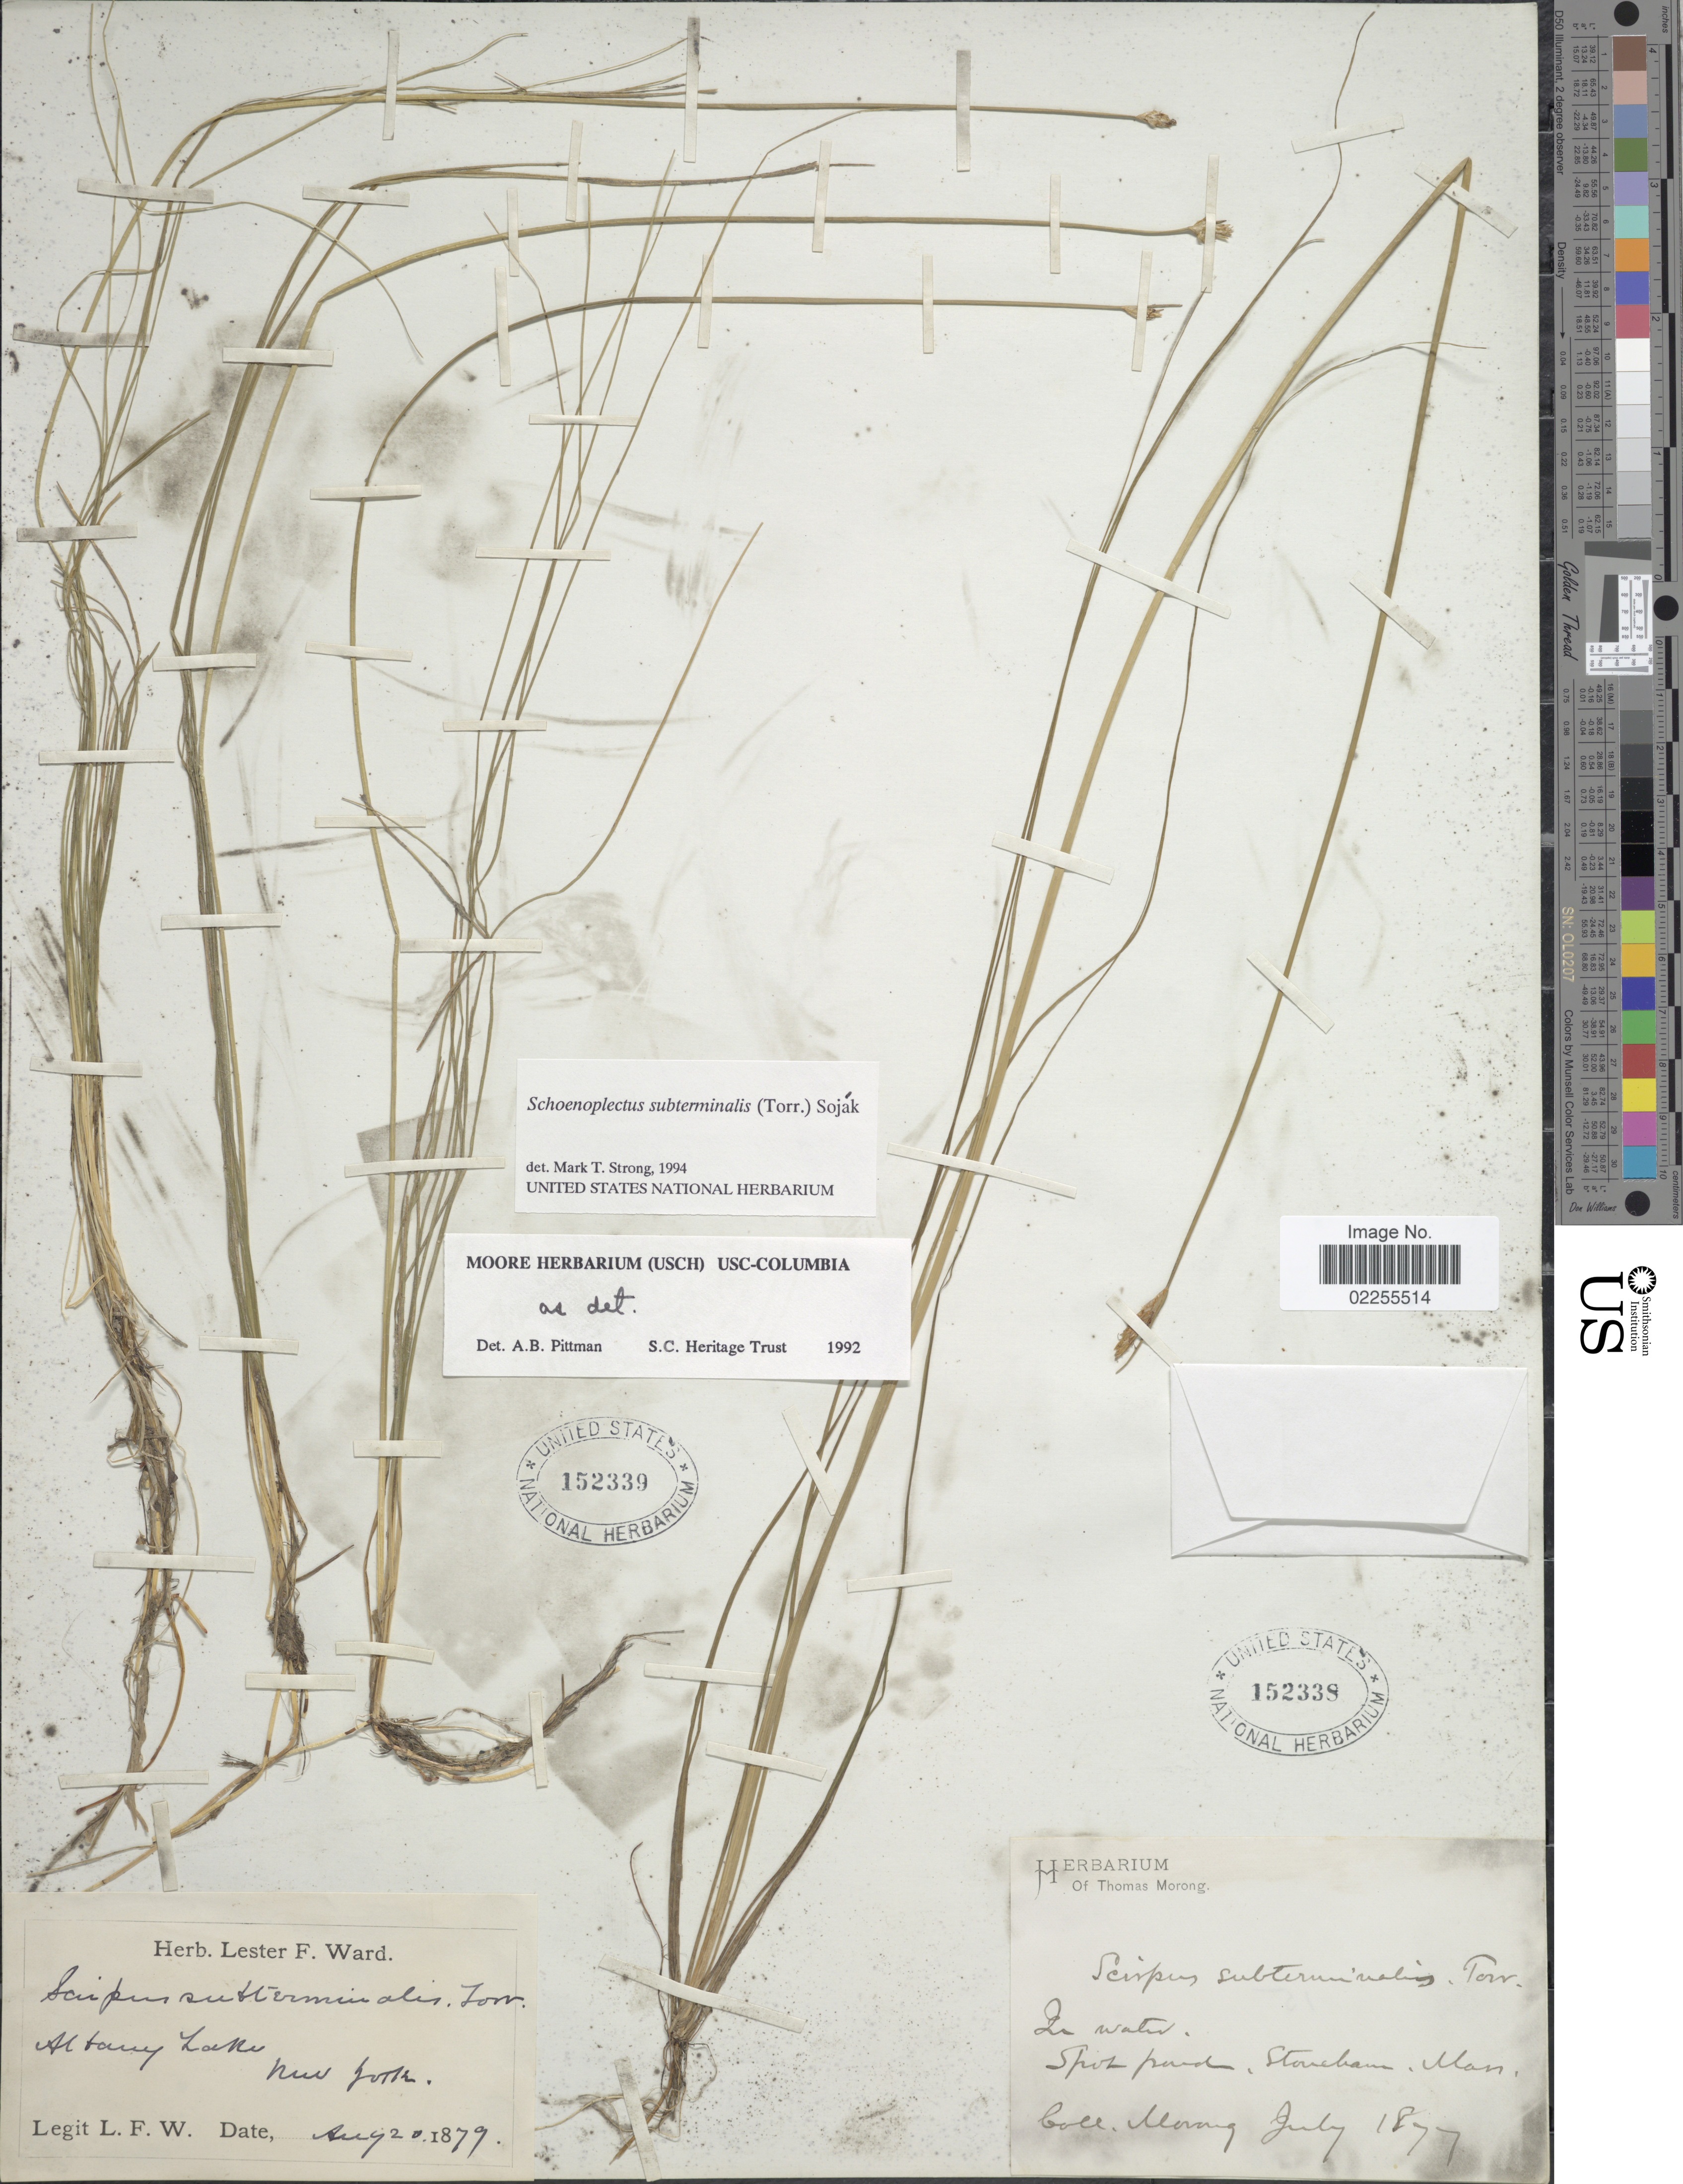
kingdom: Plantae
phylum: Tracheophyta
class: Liliopsida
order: Poales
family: Cyperaceae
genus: Schoenoplectus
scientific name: Schoenoplectus subterminalis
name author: (Torr.) Soják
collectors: ex herb. T. Morong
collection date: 1877-07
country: United States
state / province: Massachusetts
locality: In water, Spot Pond, Stoneham.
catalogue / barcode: US 152338-2